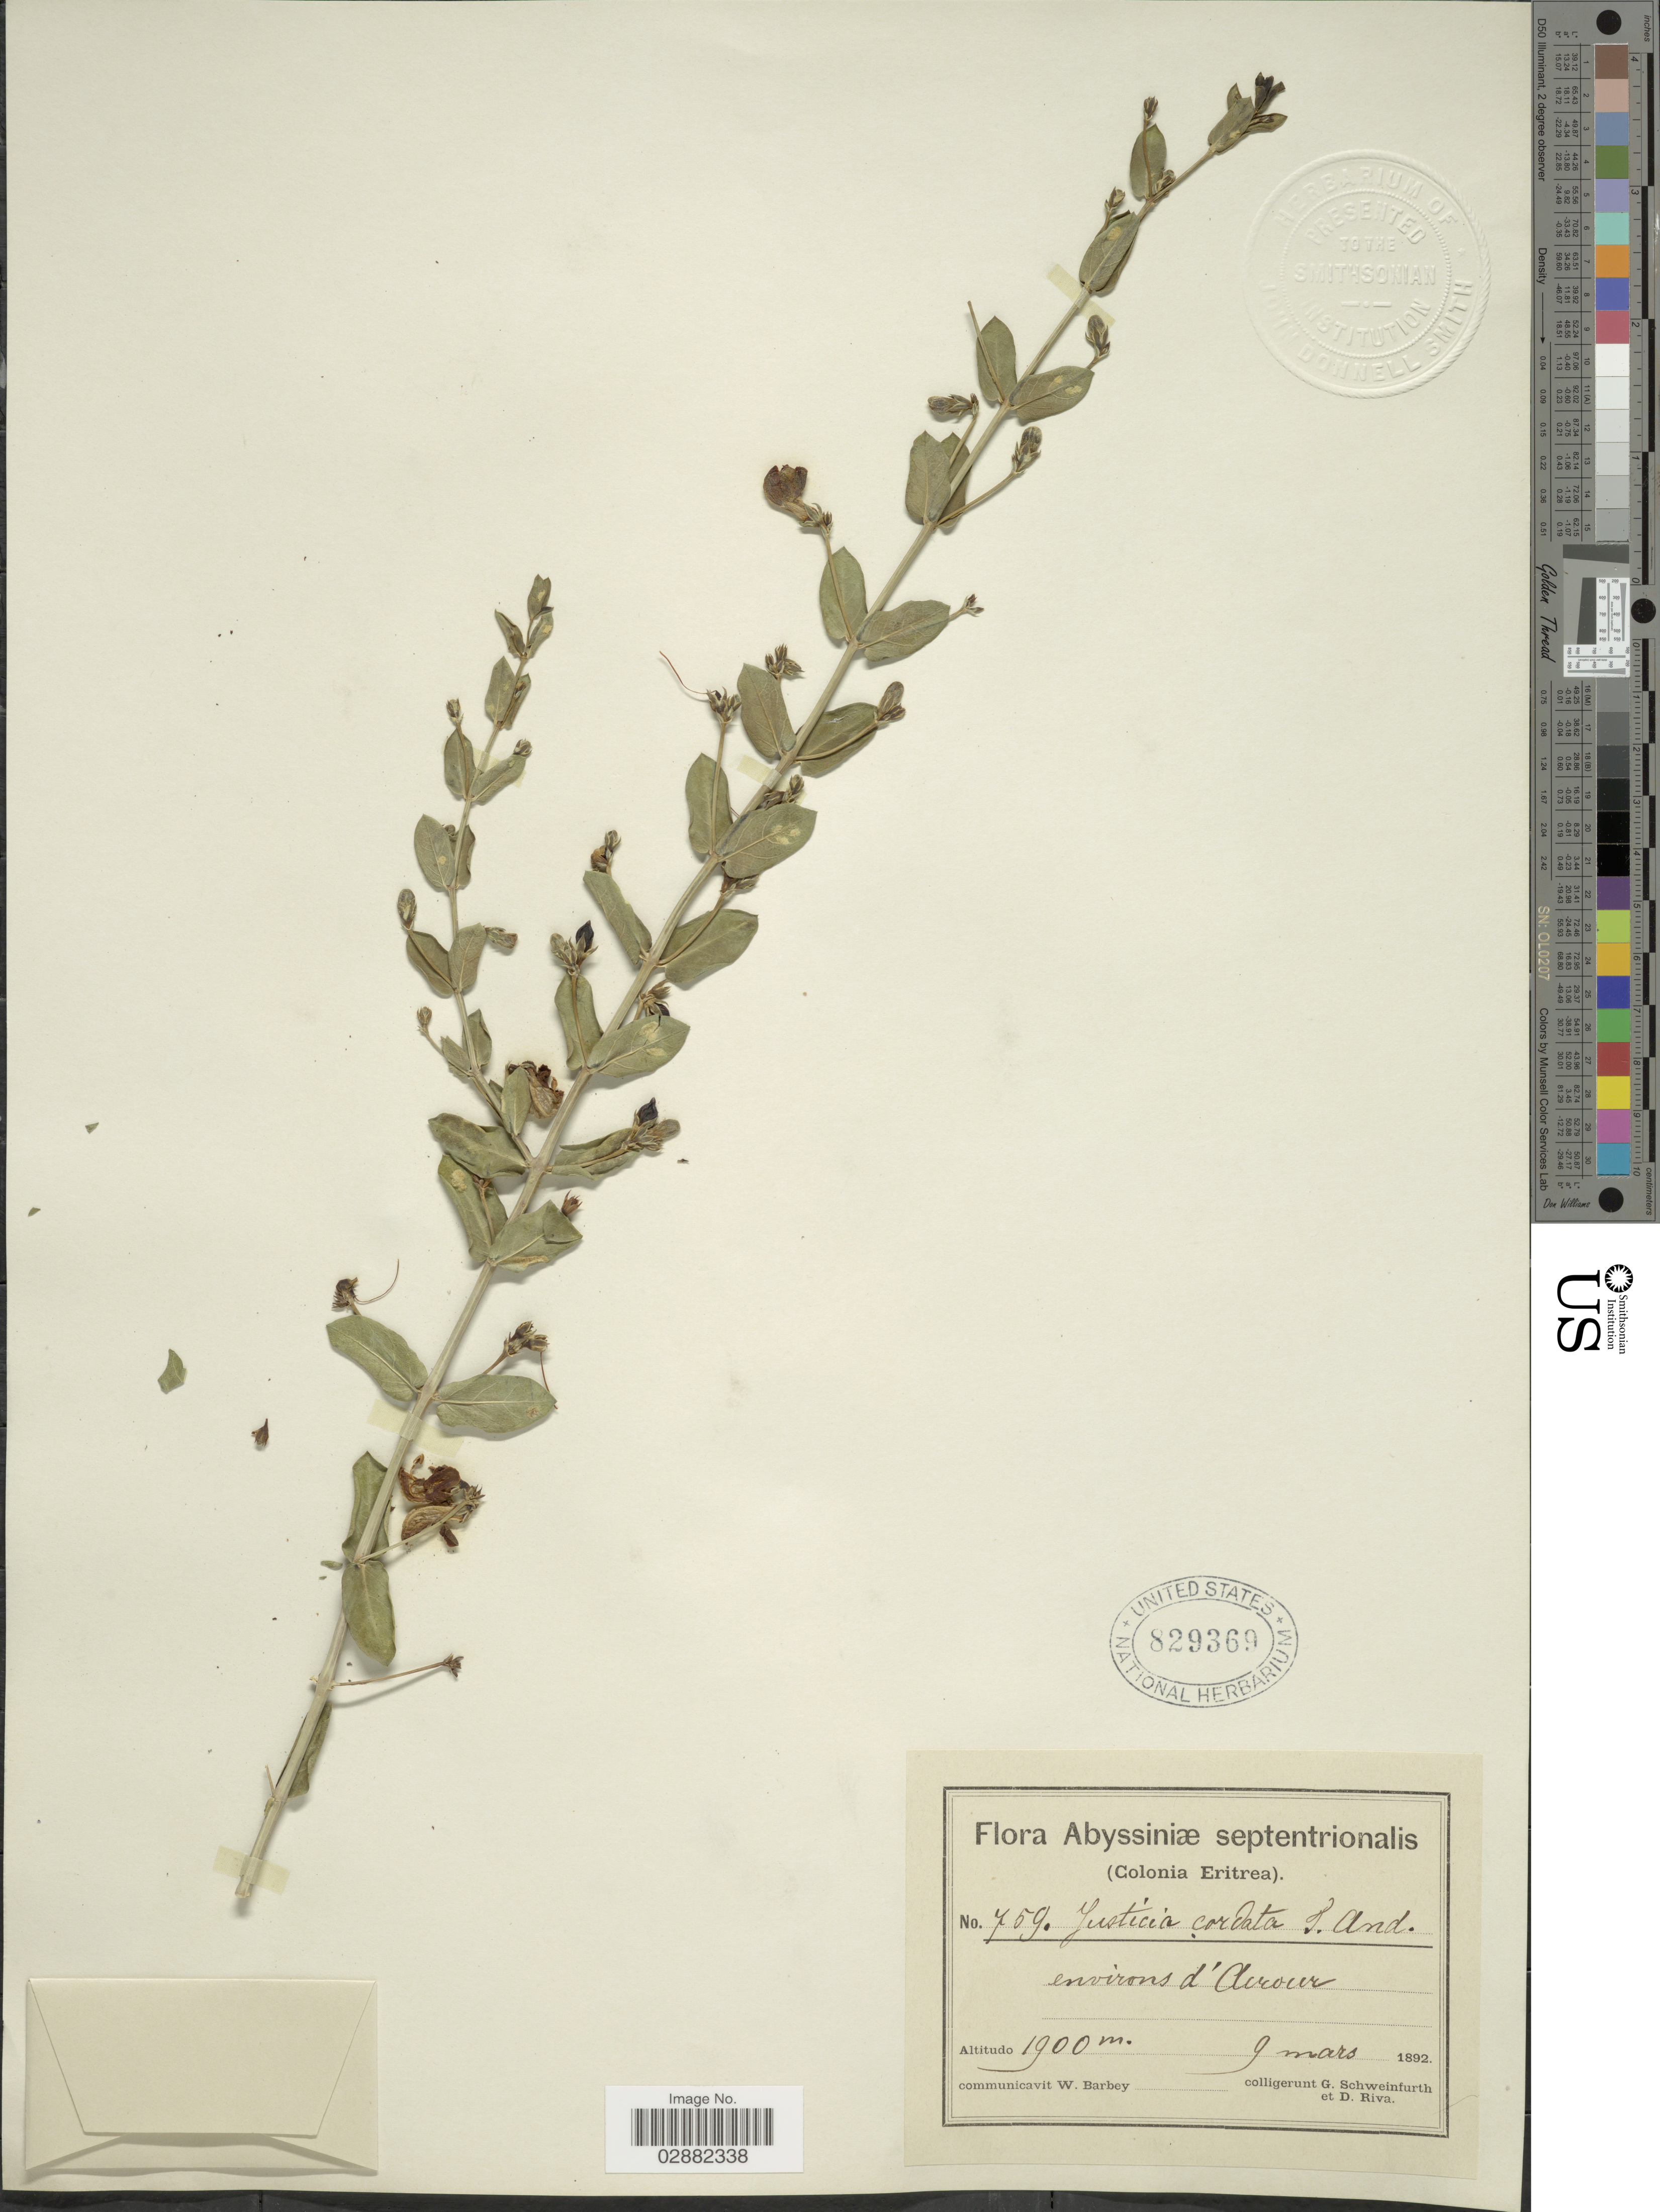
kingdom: Plantae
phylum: Tracheophyta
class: Magnoliopsida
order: Lamiales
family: Acanthaceae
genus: Justicia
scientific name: Justicia cordata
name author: (Nees) T. Anderson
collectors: G. A. Schweinfurth (herbarium) & D. Riva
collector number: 759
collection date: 1892-03-09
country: Eritrea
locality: Abyssiniæ septentrionalis. Colonia Eritrea. Environs d' Acrour.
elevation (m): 1900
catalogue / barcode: US 829369